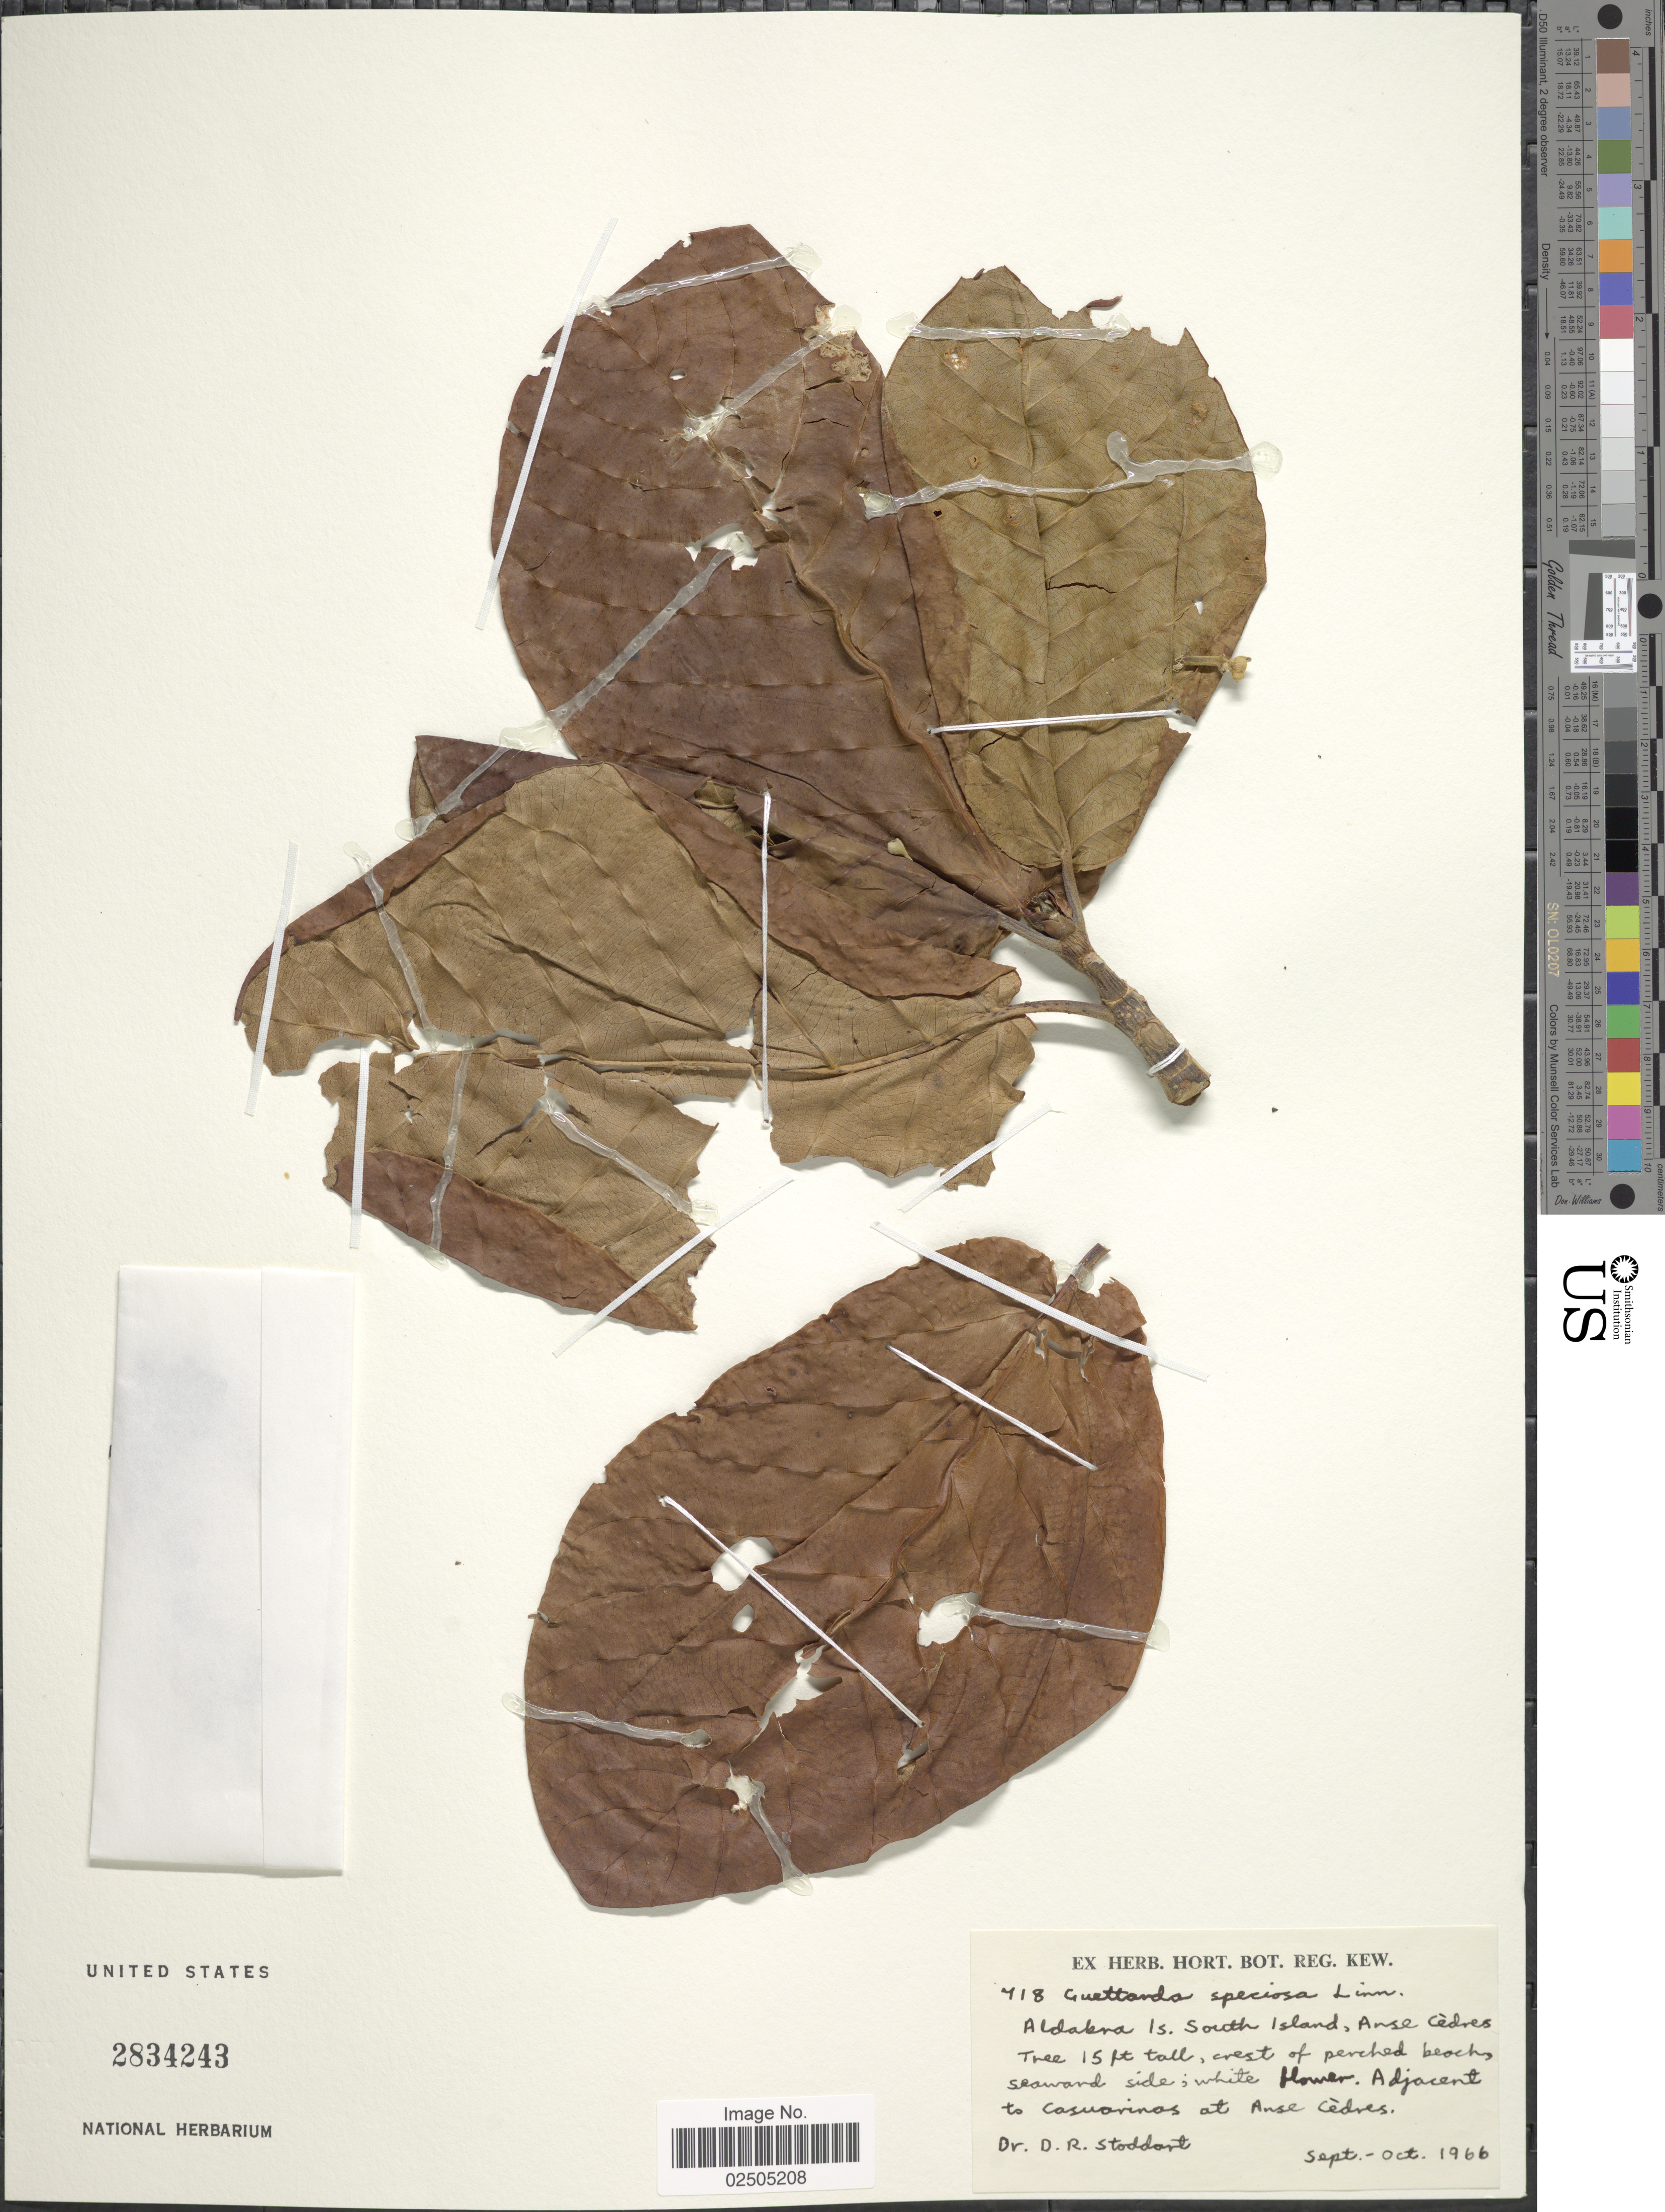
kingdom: Plantae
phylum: Tracheophyta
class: Magnoliopsida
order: Gentianales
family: Rubiaceae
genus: Guettarda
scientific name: Guettarda speciosa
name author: L.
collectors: D. R. Stoddart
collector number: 418*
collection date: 1966-09/1966-10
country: Seychelles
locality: Aldabra Is. South Island, Anse Cedres, Adjacent to Casuarinas at Anse Cedres [interpreted]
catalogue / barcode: US 2834243